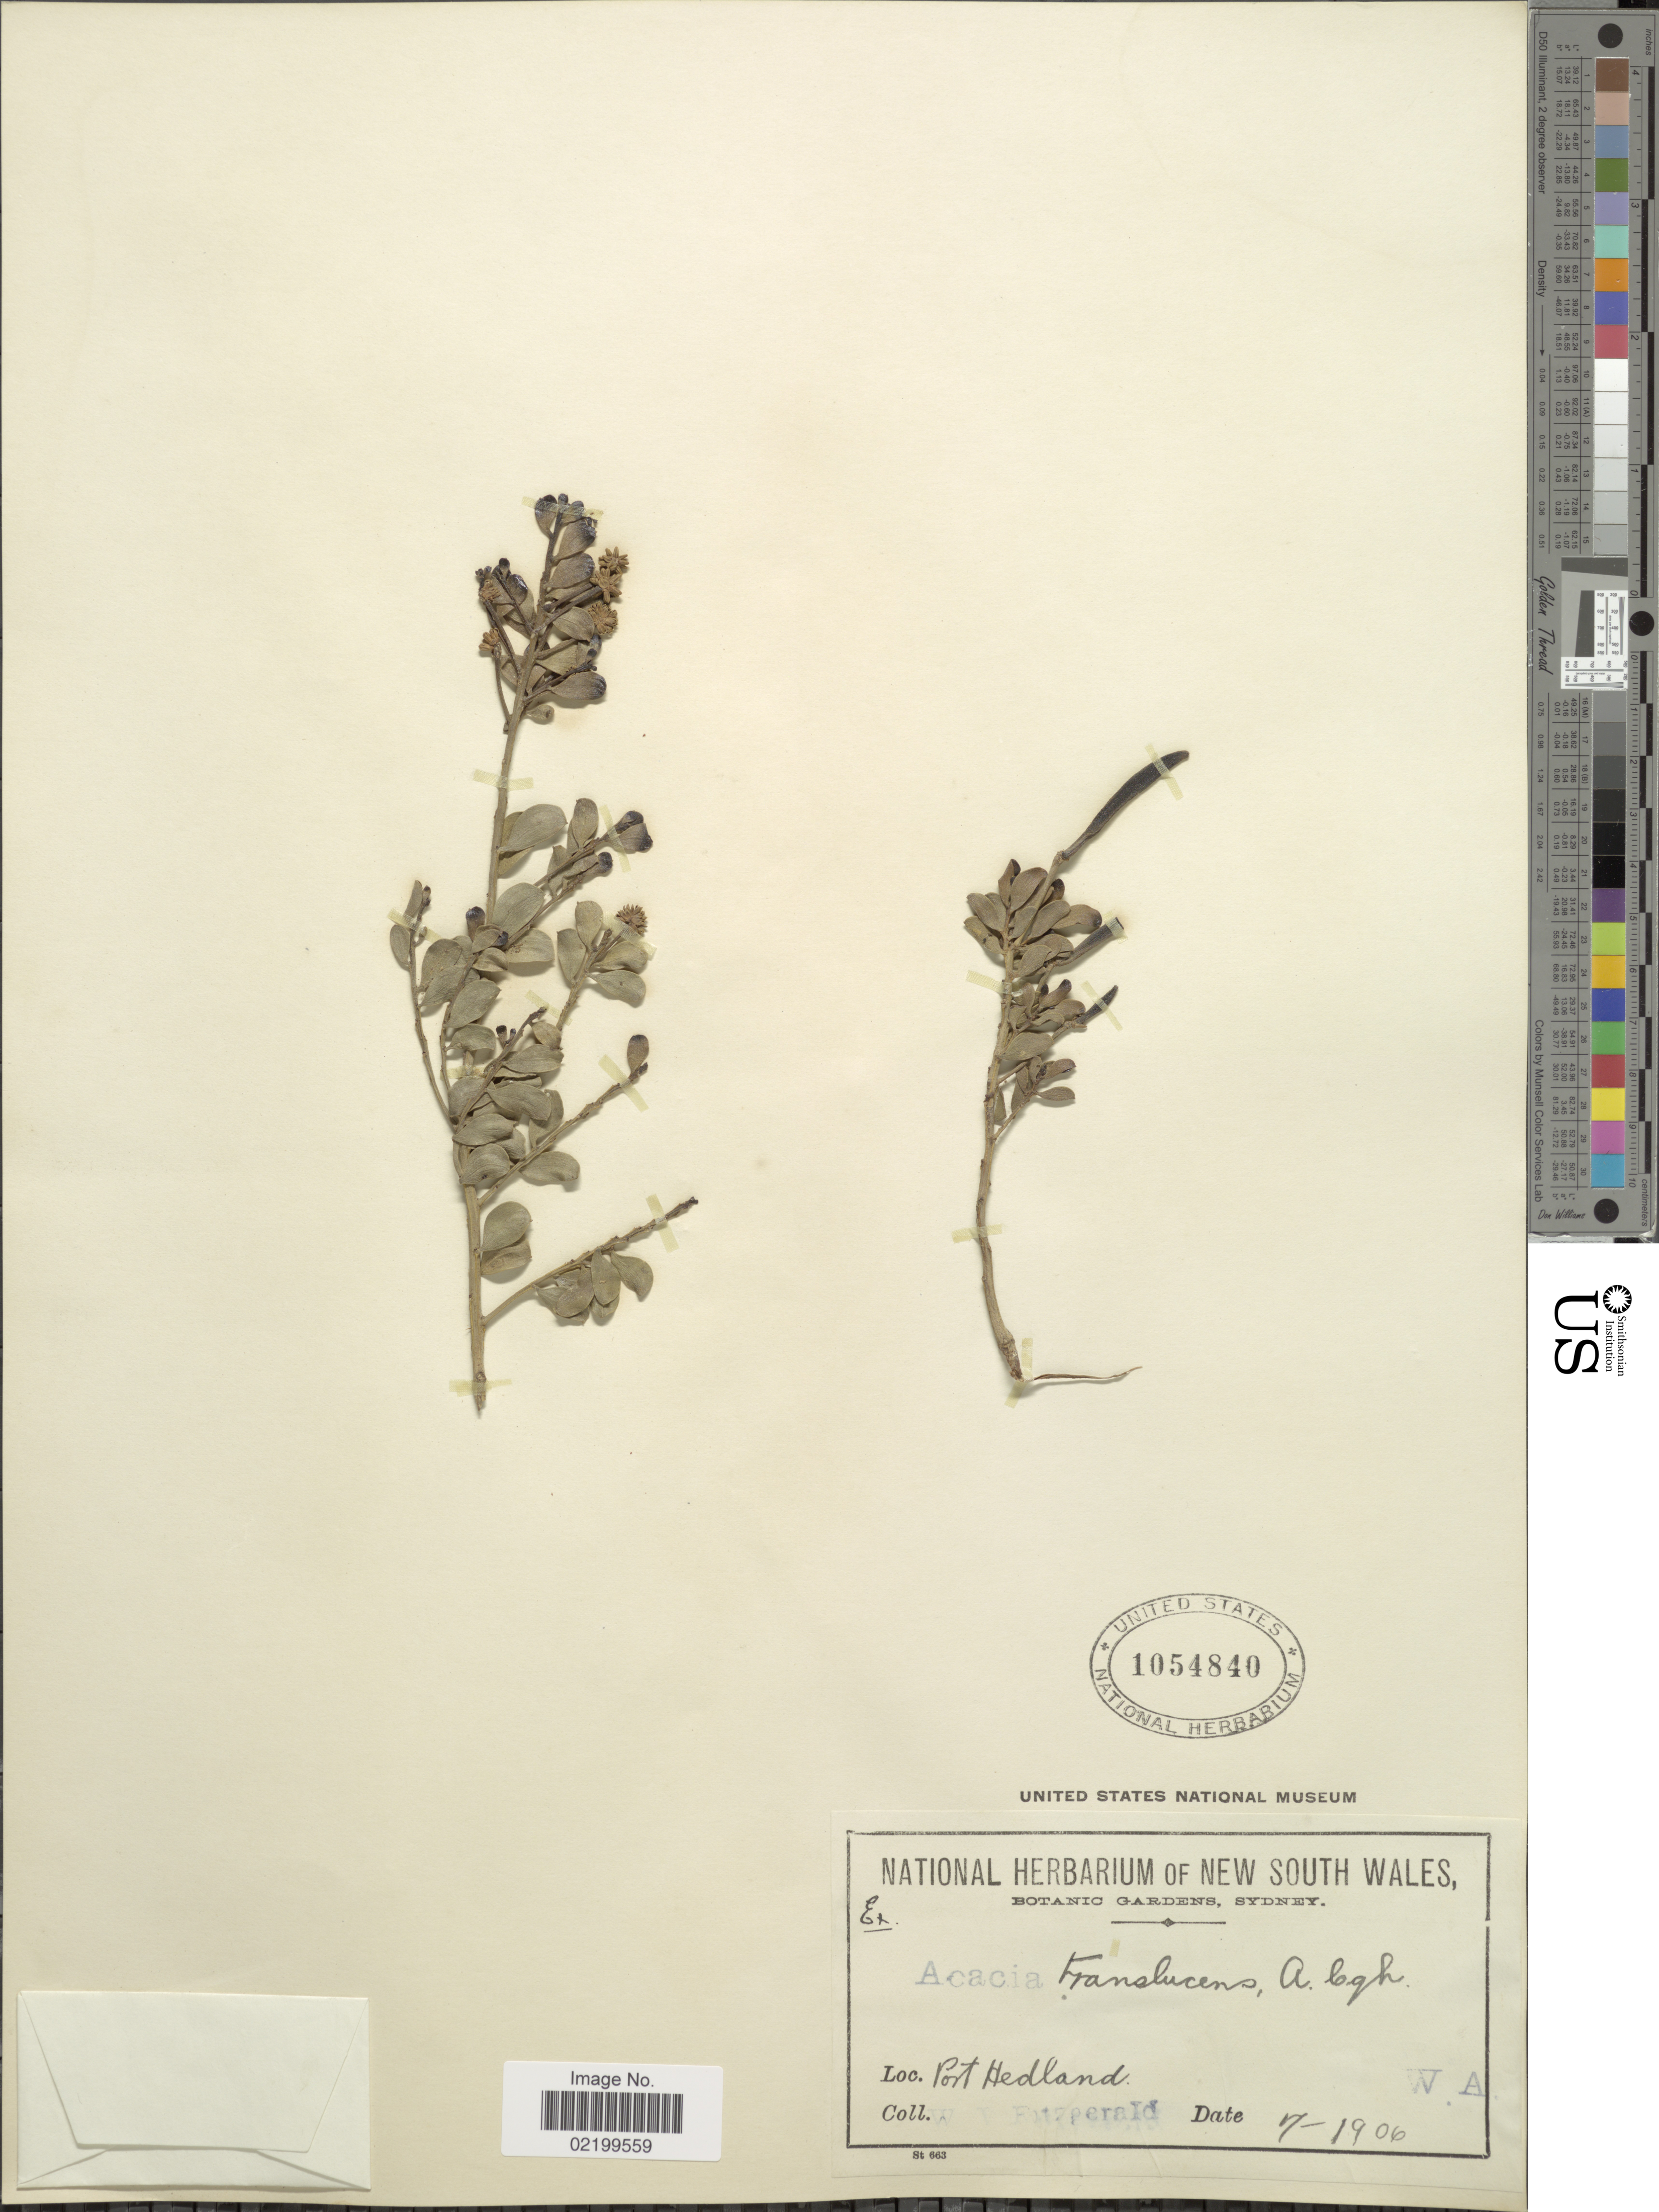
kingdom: Plantae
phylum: Tracheophyta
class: Magnoliopsida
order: Fabales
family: Fabaceae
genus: Acacia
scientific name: Acacia translucens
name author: Hook.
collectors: W. Fitzgerald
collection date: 1906-07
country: Australia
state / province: Western Australia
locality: Port Hedland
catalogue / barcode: US 1054840